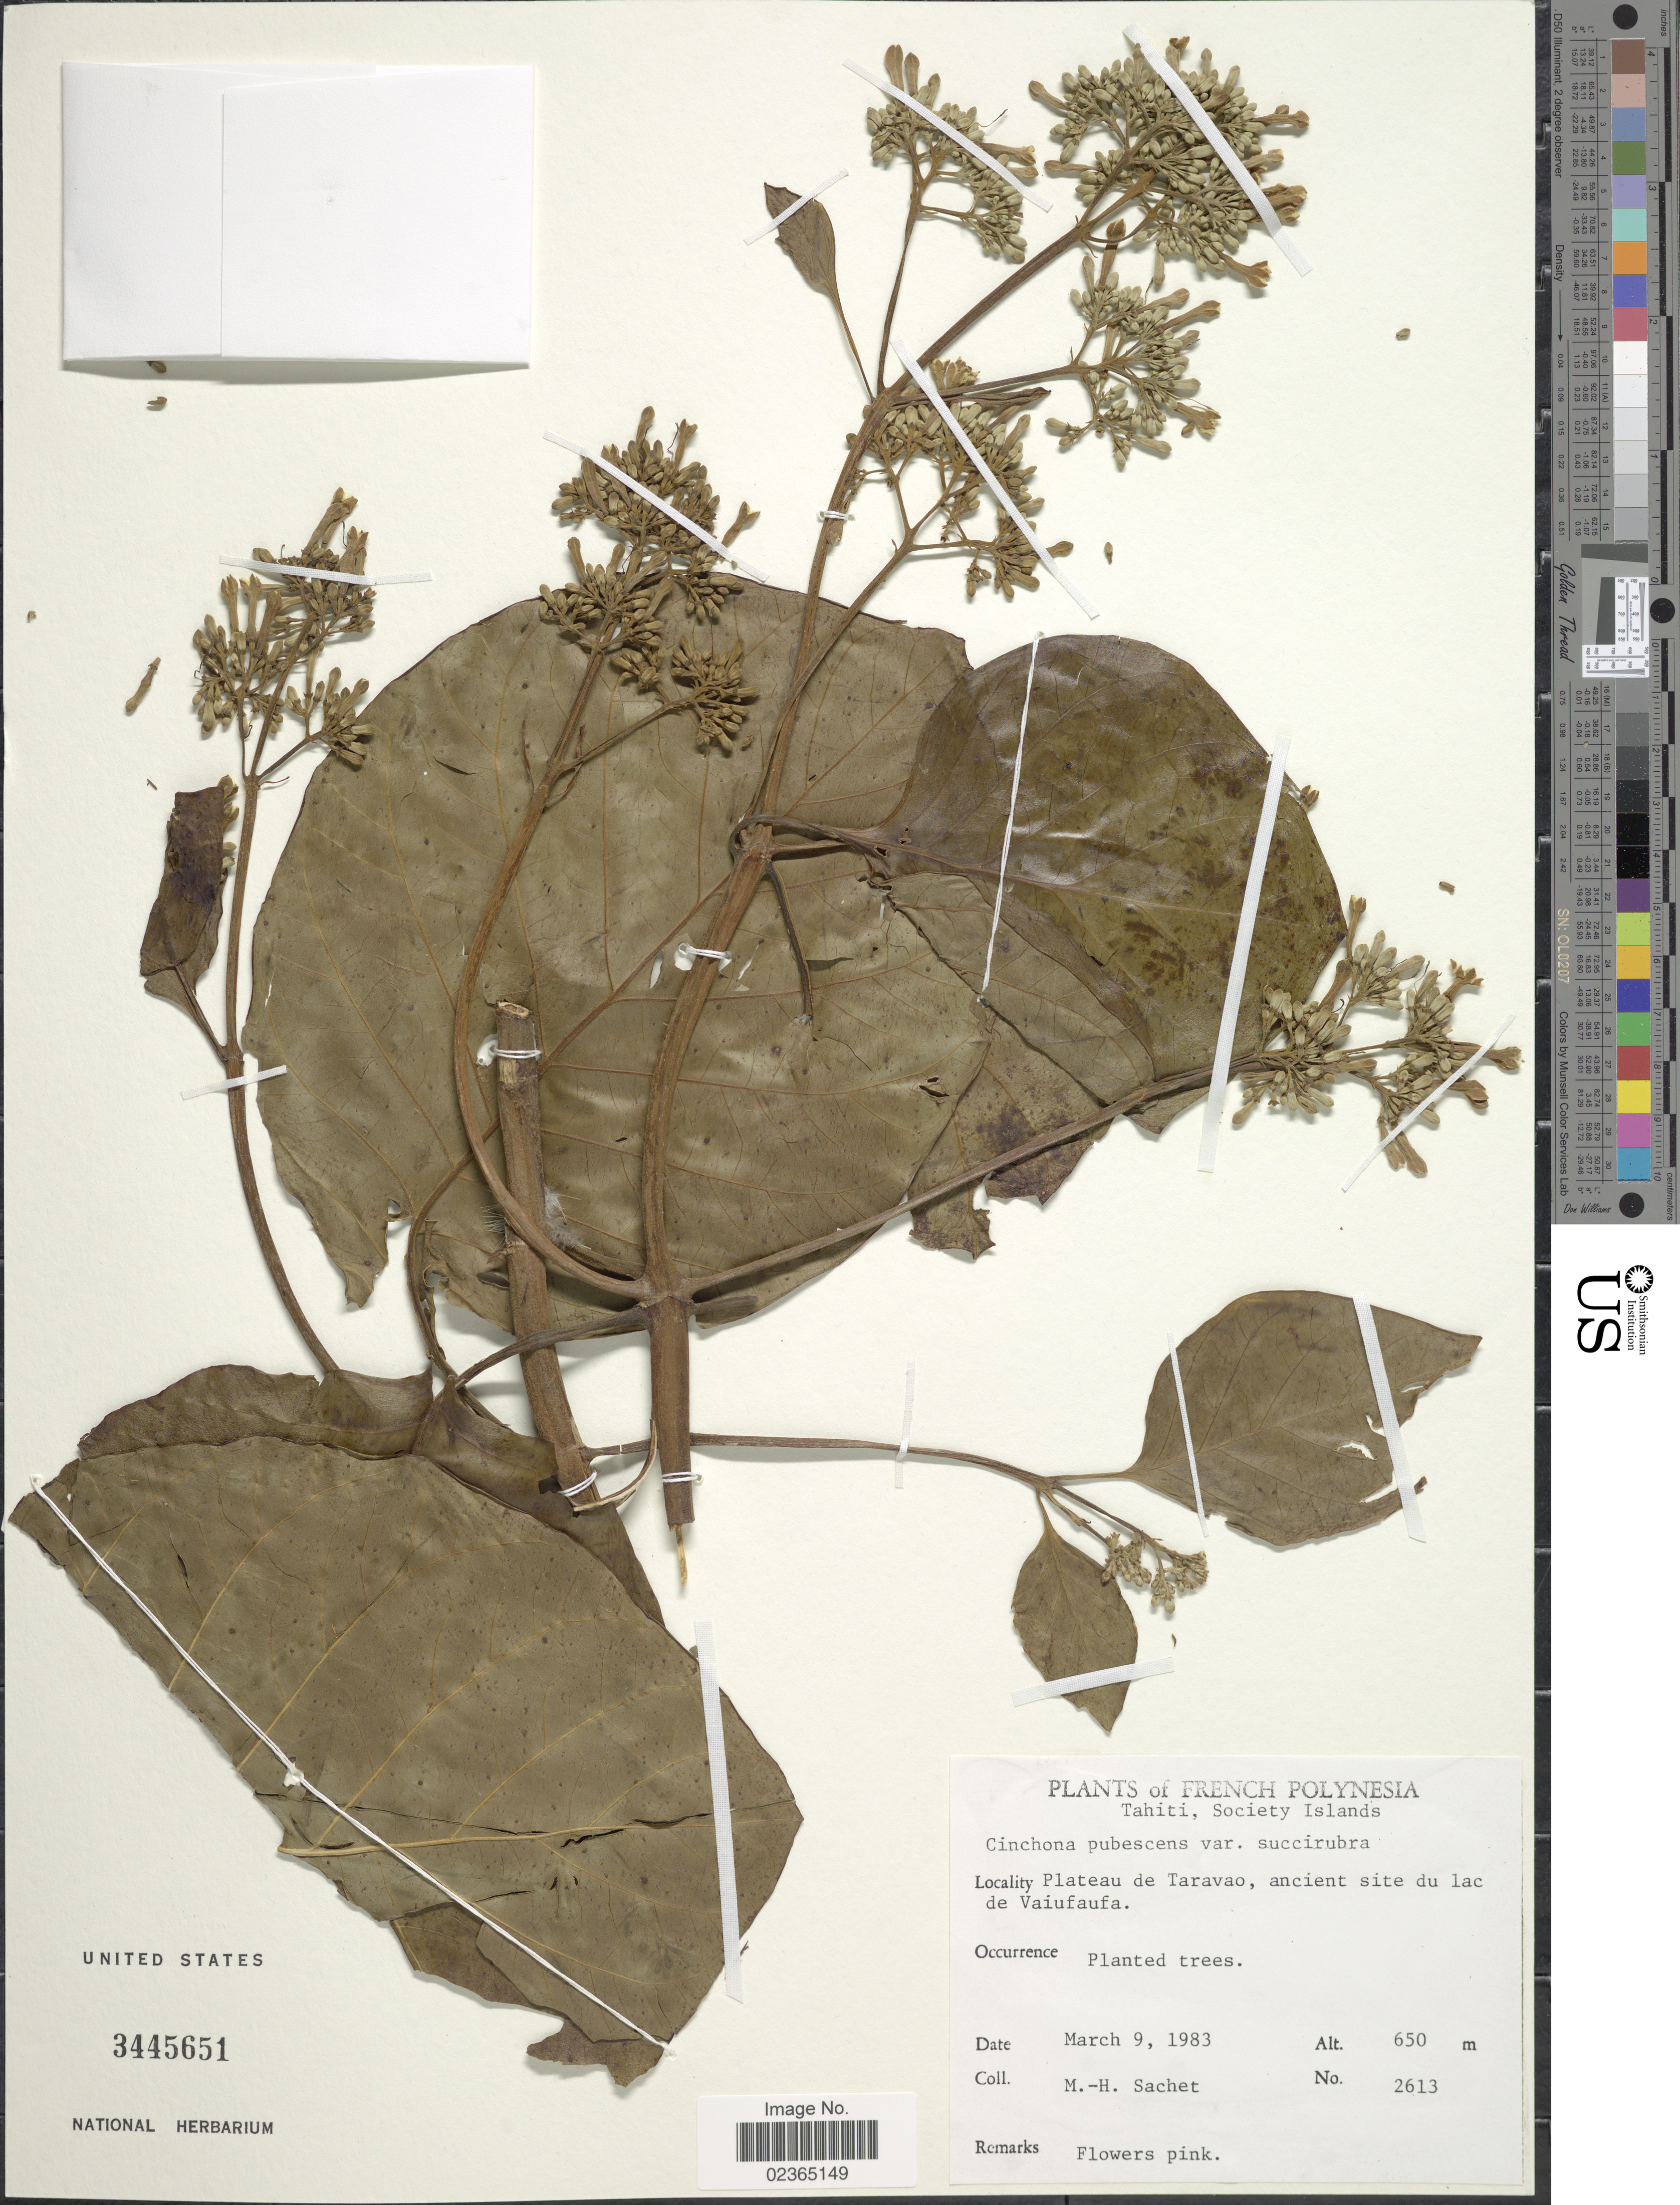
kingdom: Plantae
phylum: Tracheophyta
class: Magnoliopsida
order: Gentianales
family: Rubiaceae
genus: Cinchona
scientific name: Cinchona pubescens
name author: Vahl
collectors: M.-H. Sachet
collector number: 2613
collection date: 1983-03-09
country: French Polynesia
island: Tahiti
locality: Tahiti, Society Islands, Plateau de Taravao, ancient site du lac de Vaiufaufa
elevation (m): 650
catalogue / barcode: US 3445651